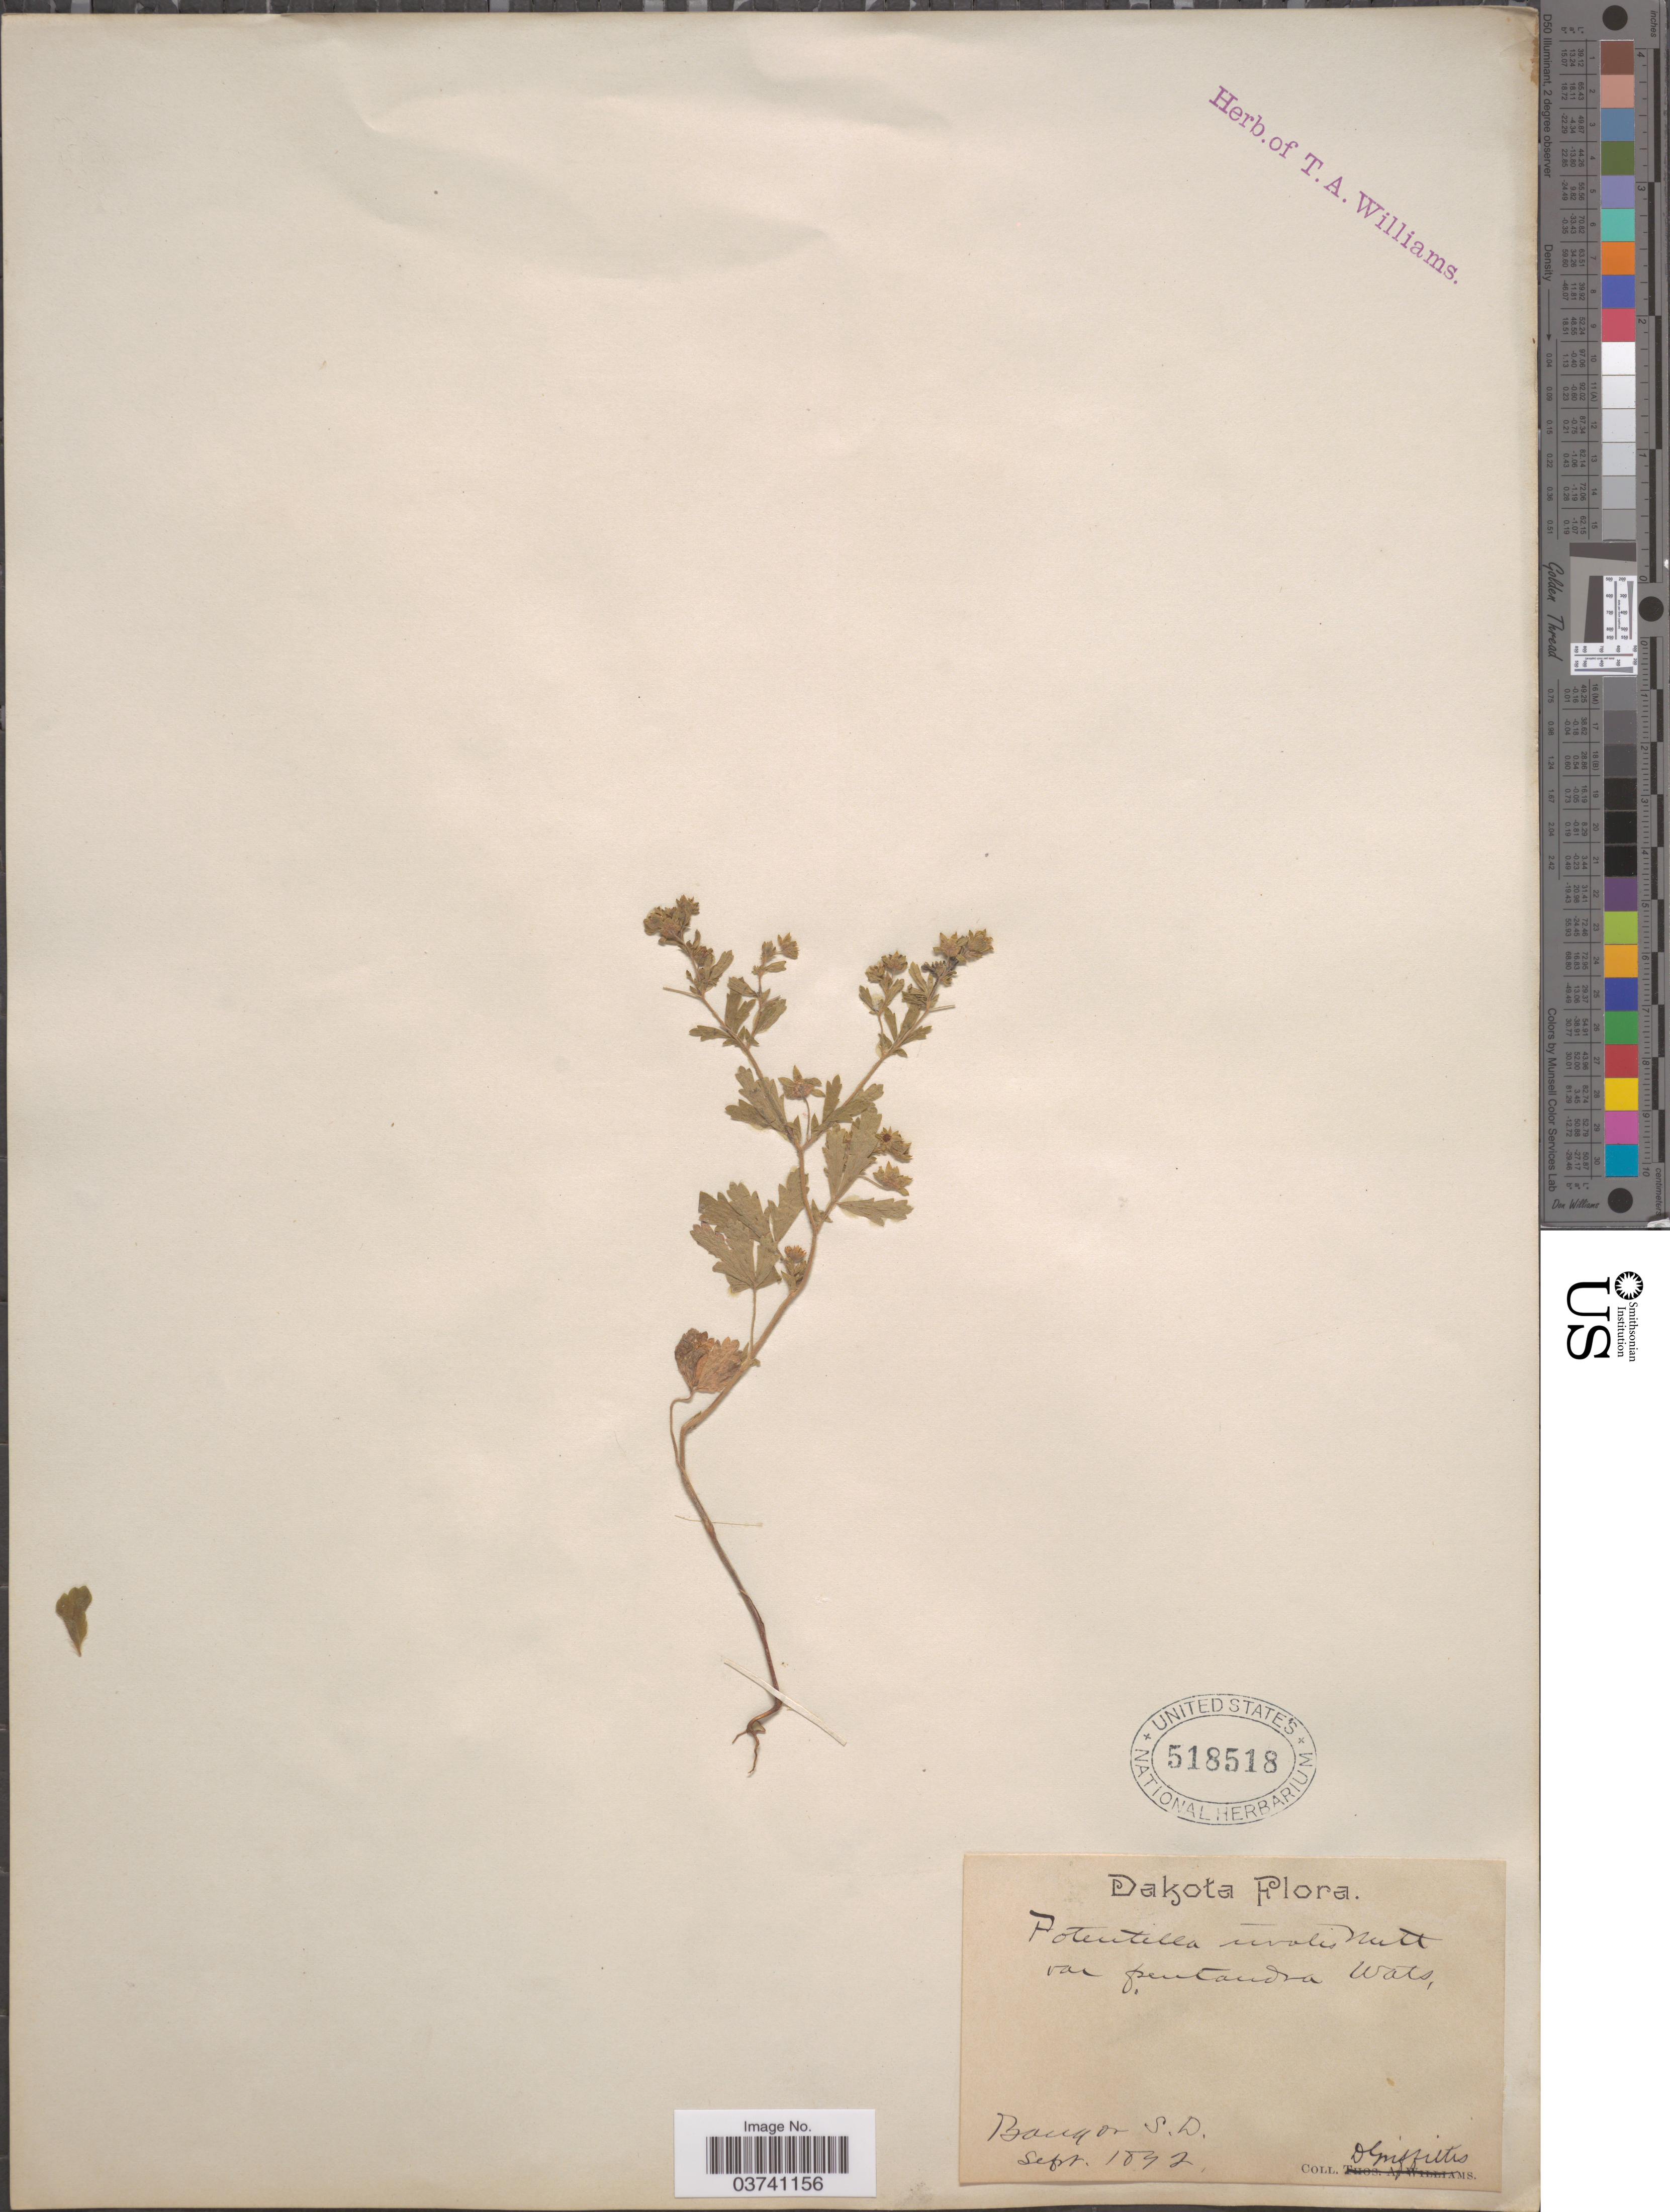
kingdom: Plantae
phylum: Tracheophyta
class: Magnoliopsida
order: Rosales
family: Rosaceae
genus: Potentilla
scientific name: Potentilla rivalis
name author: Nutt.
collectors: D. Griffiths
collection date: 1842-09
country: United States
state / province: South Dakota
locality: Dakota. Bangor S.D.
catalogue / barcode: US 518518